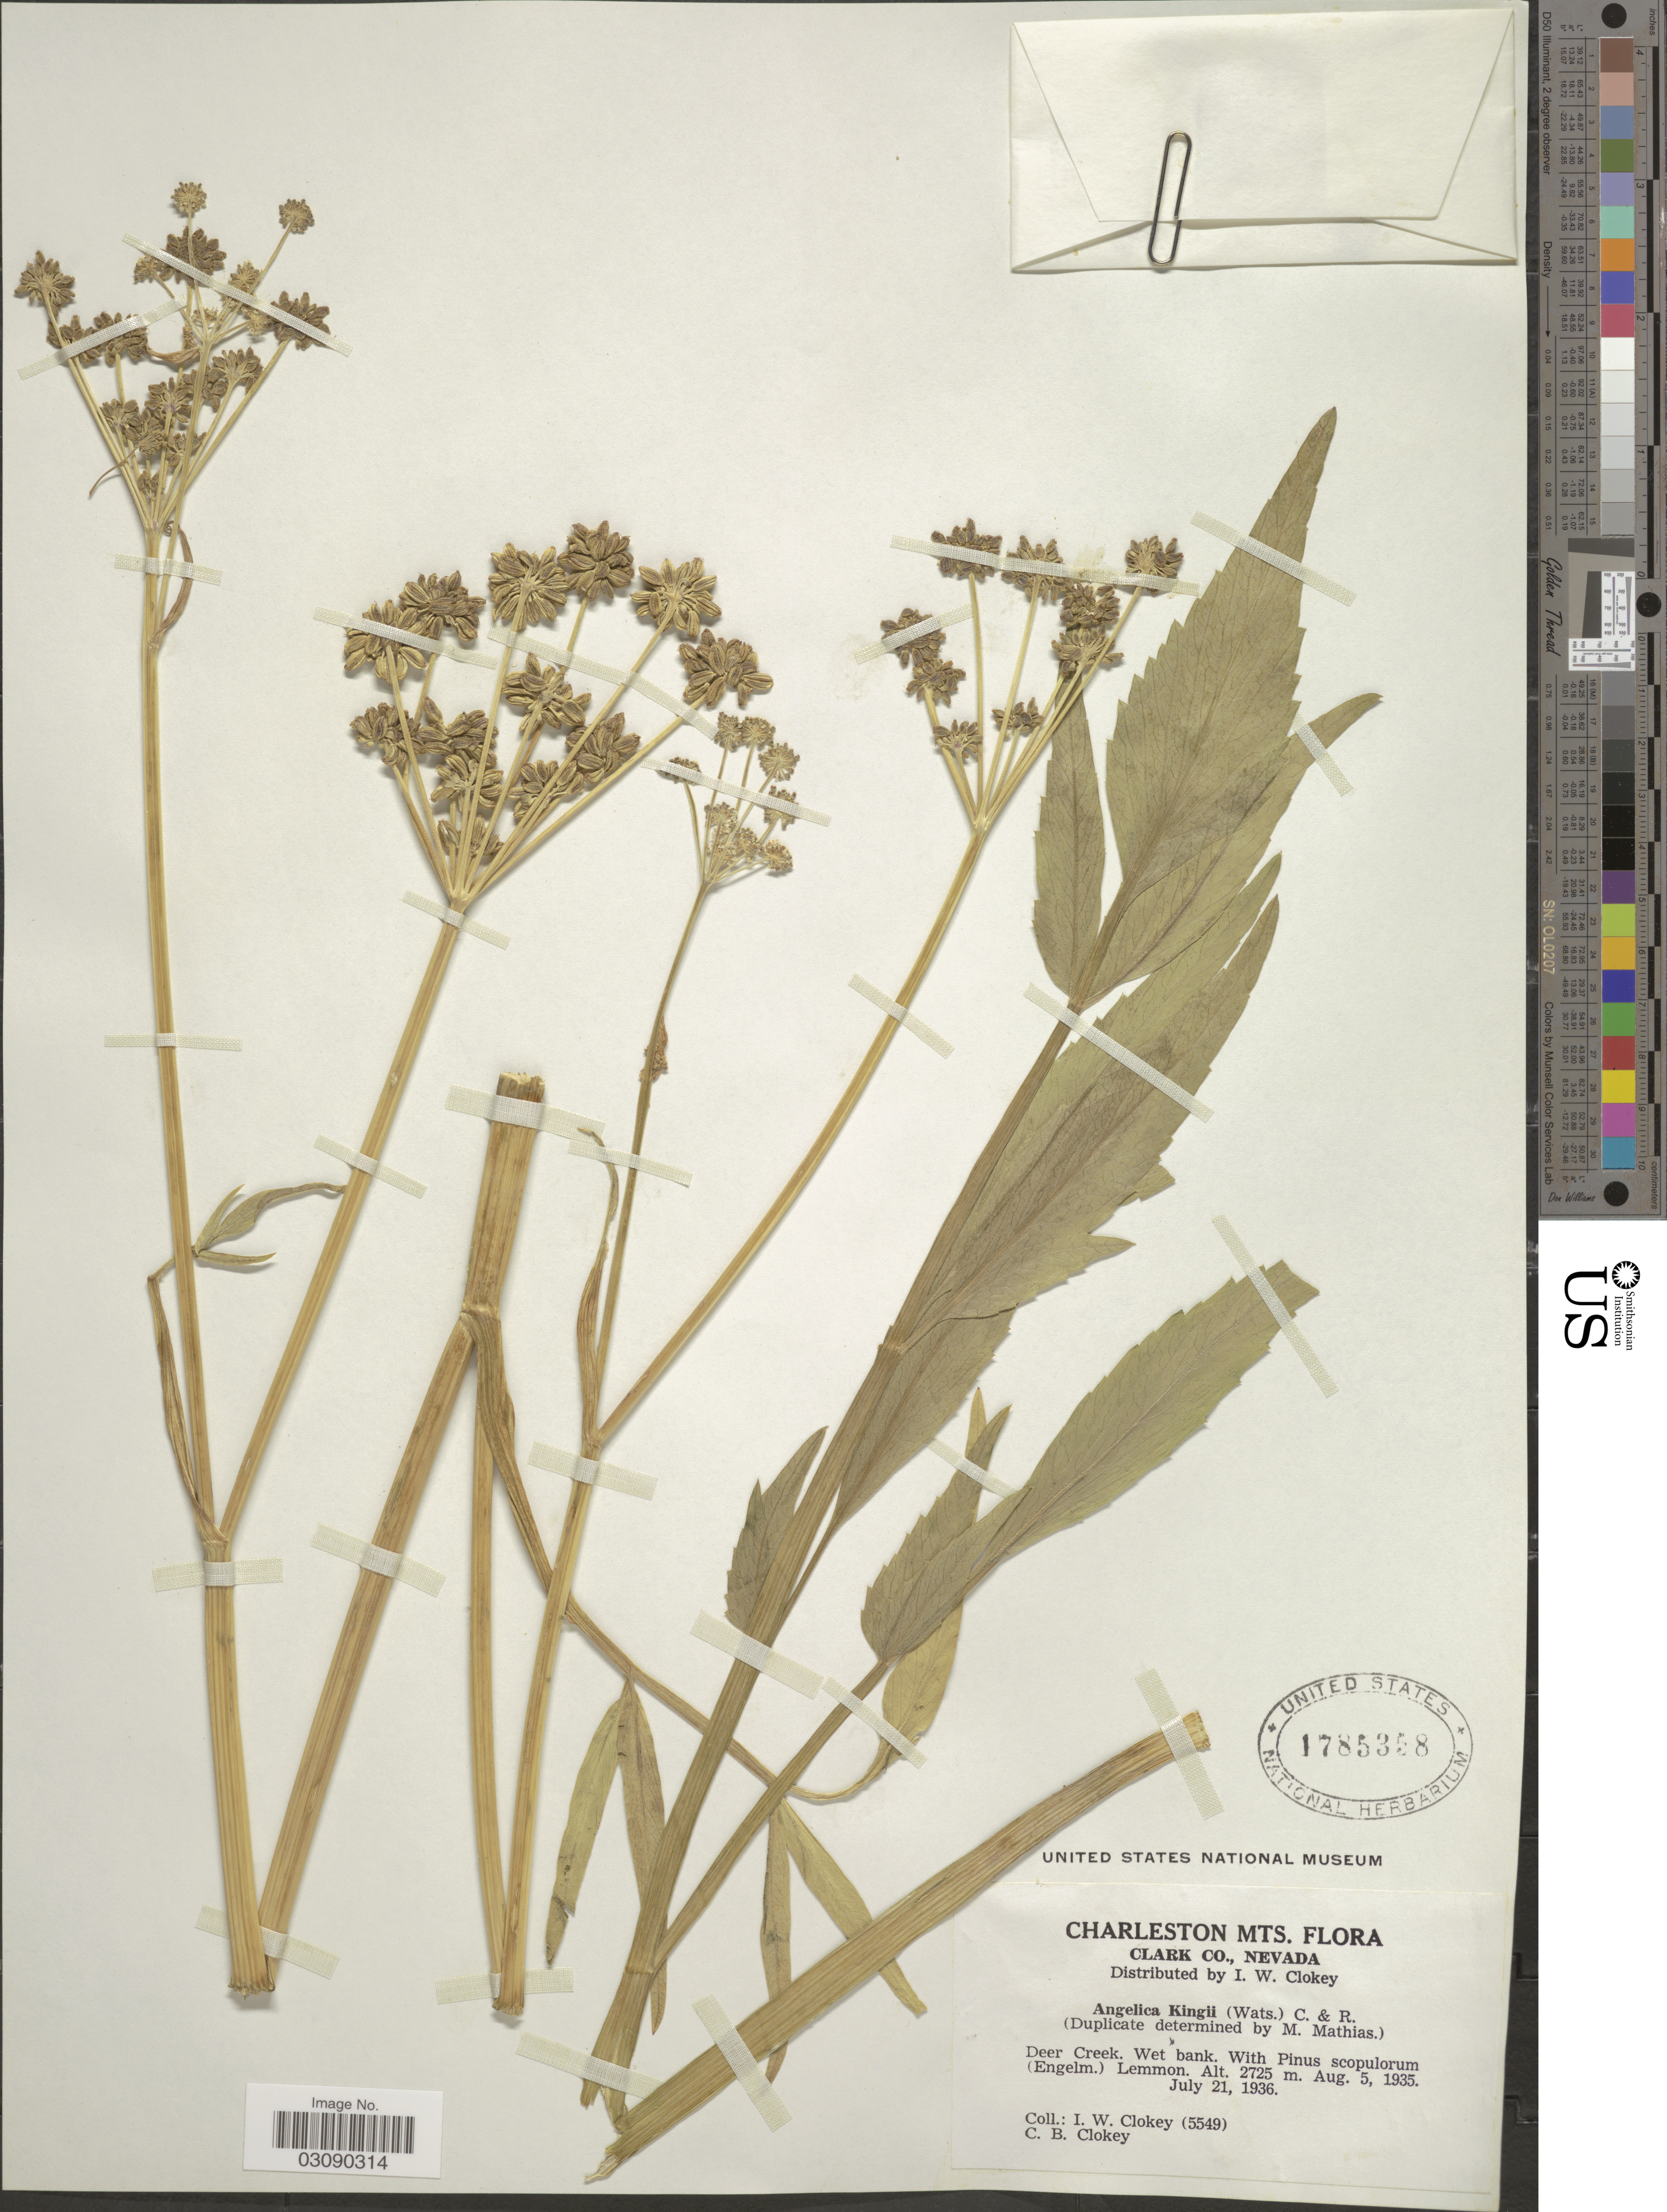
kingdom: Plantae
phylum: Tracheophyta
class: Magnoliopsida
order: Apiales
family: Apiaceae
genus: Angelica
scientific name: Angelica kingii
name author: (S. Watson) J.M. Coult. & Rose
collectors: I. W. Clokey & C. Clokey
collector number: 5549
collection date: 1936-07-21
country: United States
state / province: Nevada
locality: Charleston Mts., Clark Co., Deer Creek.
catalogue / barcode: US 1785358